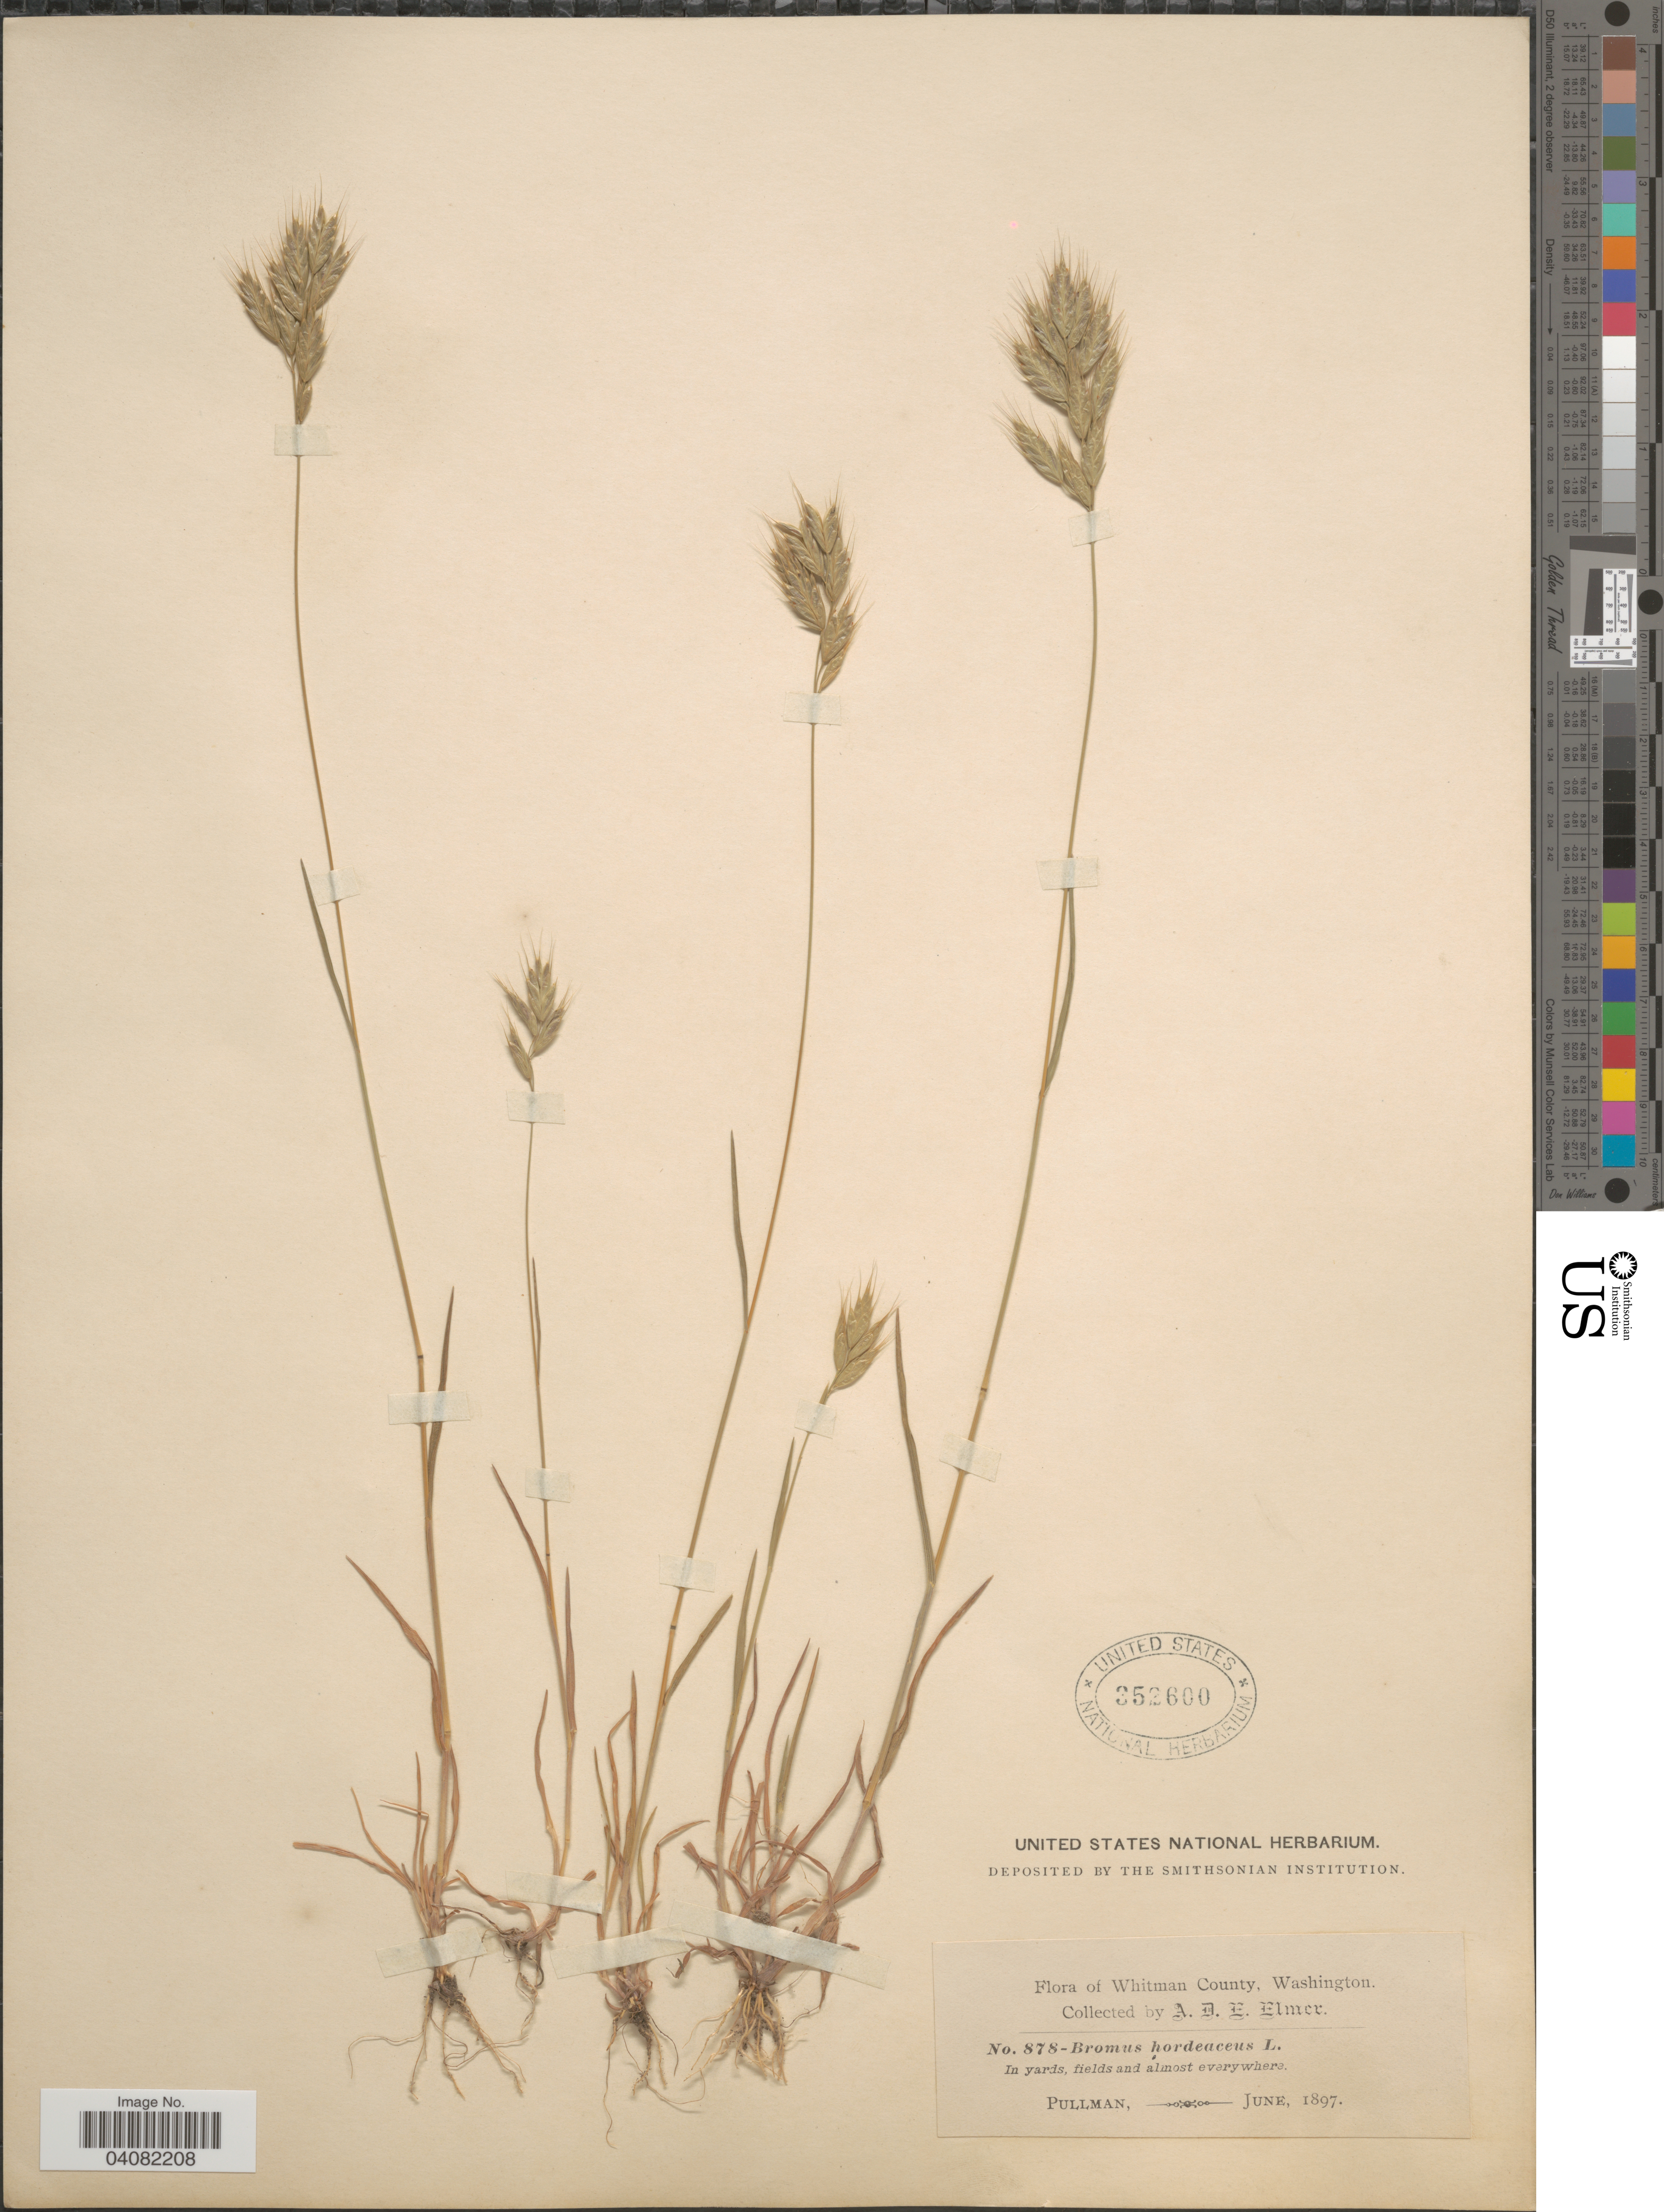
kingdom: Plantae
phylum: Tracheophyta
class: Liliopsida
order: Poales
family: Poaceae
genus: Bromus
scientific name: Bromus hordeaceus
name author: L.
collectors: A. D. E. Elmer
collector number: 878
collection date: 1897-06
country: United States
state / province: Washington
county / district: Whitman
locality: Whitman County. Pullman.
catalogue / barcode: US 352600